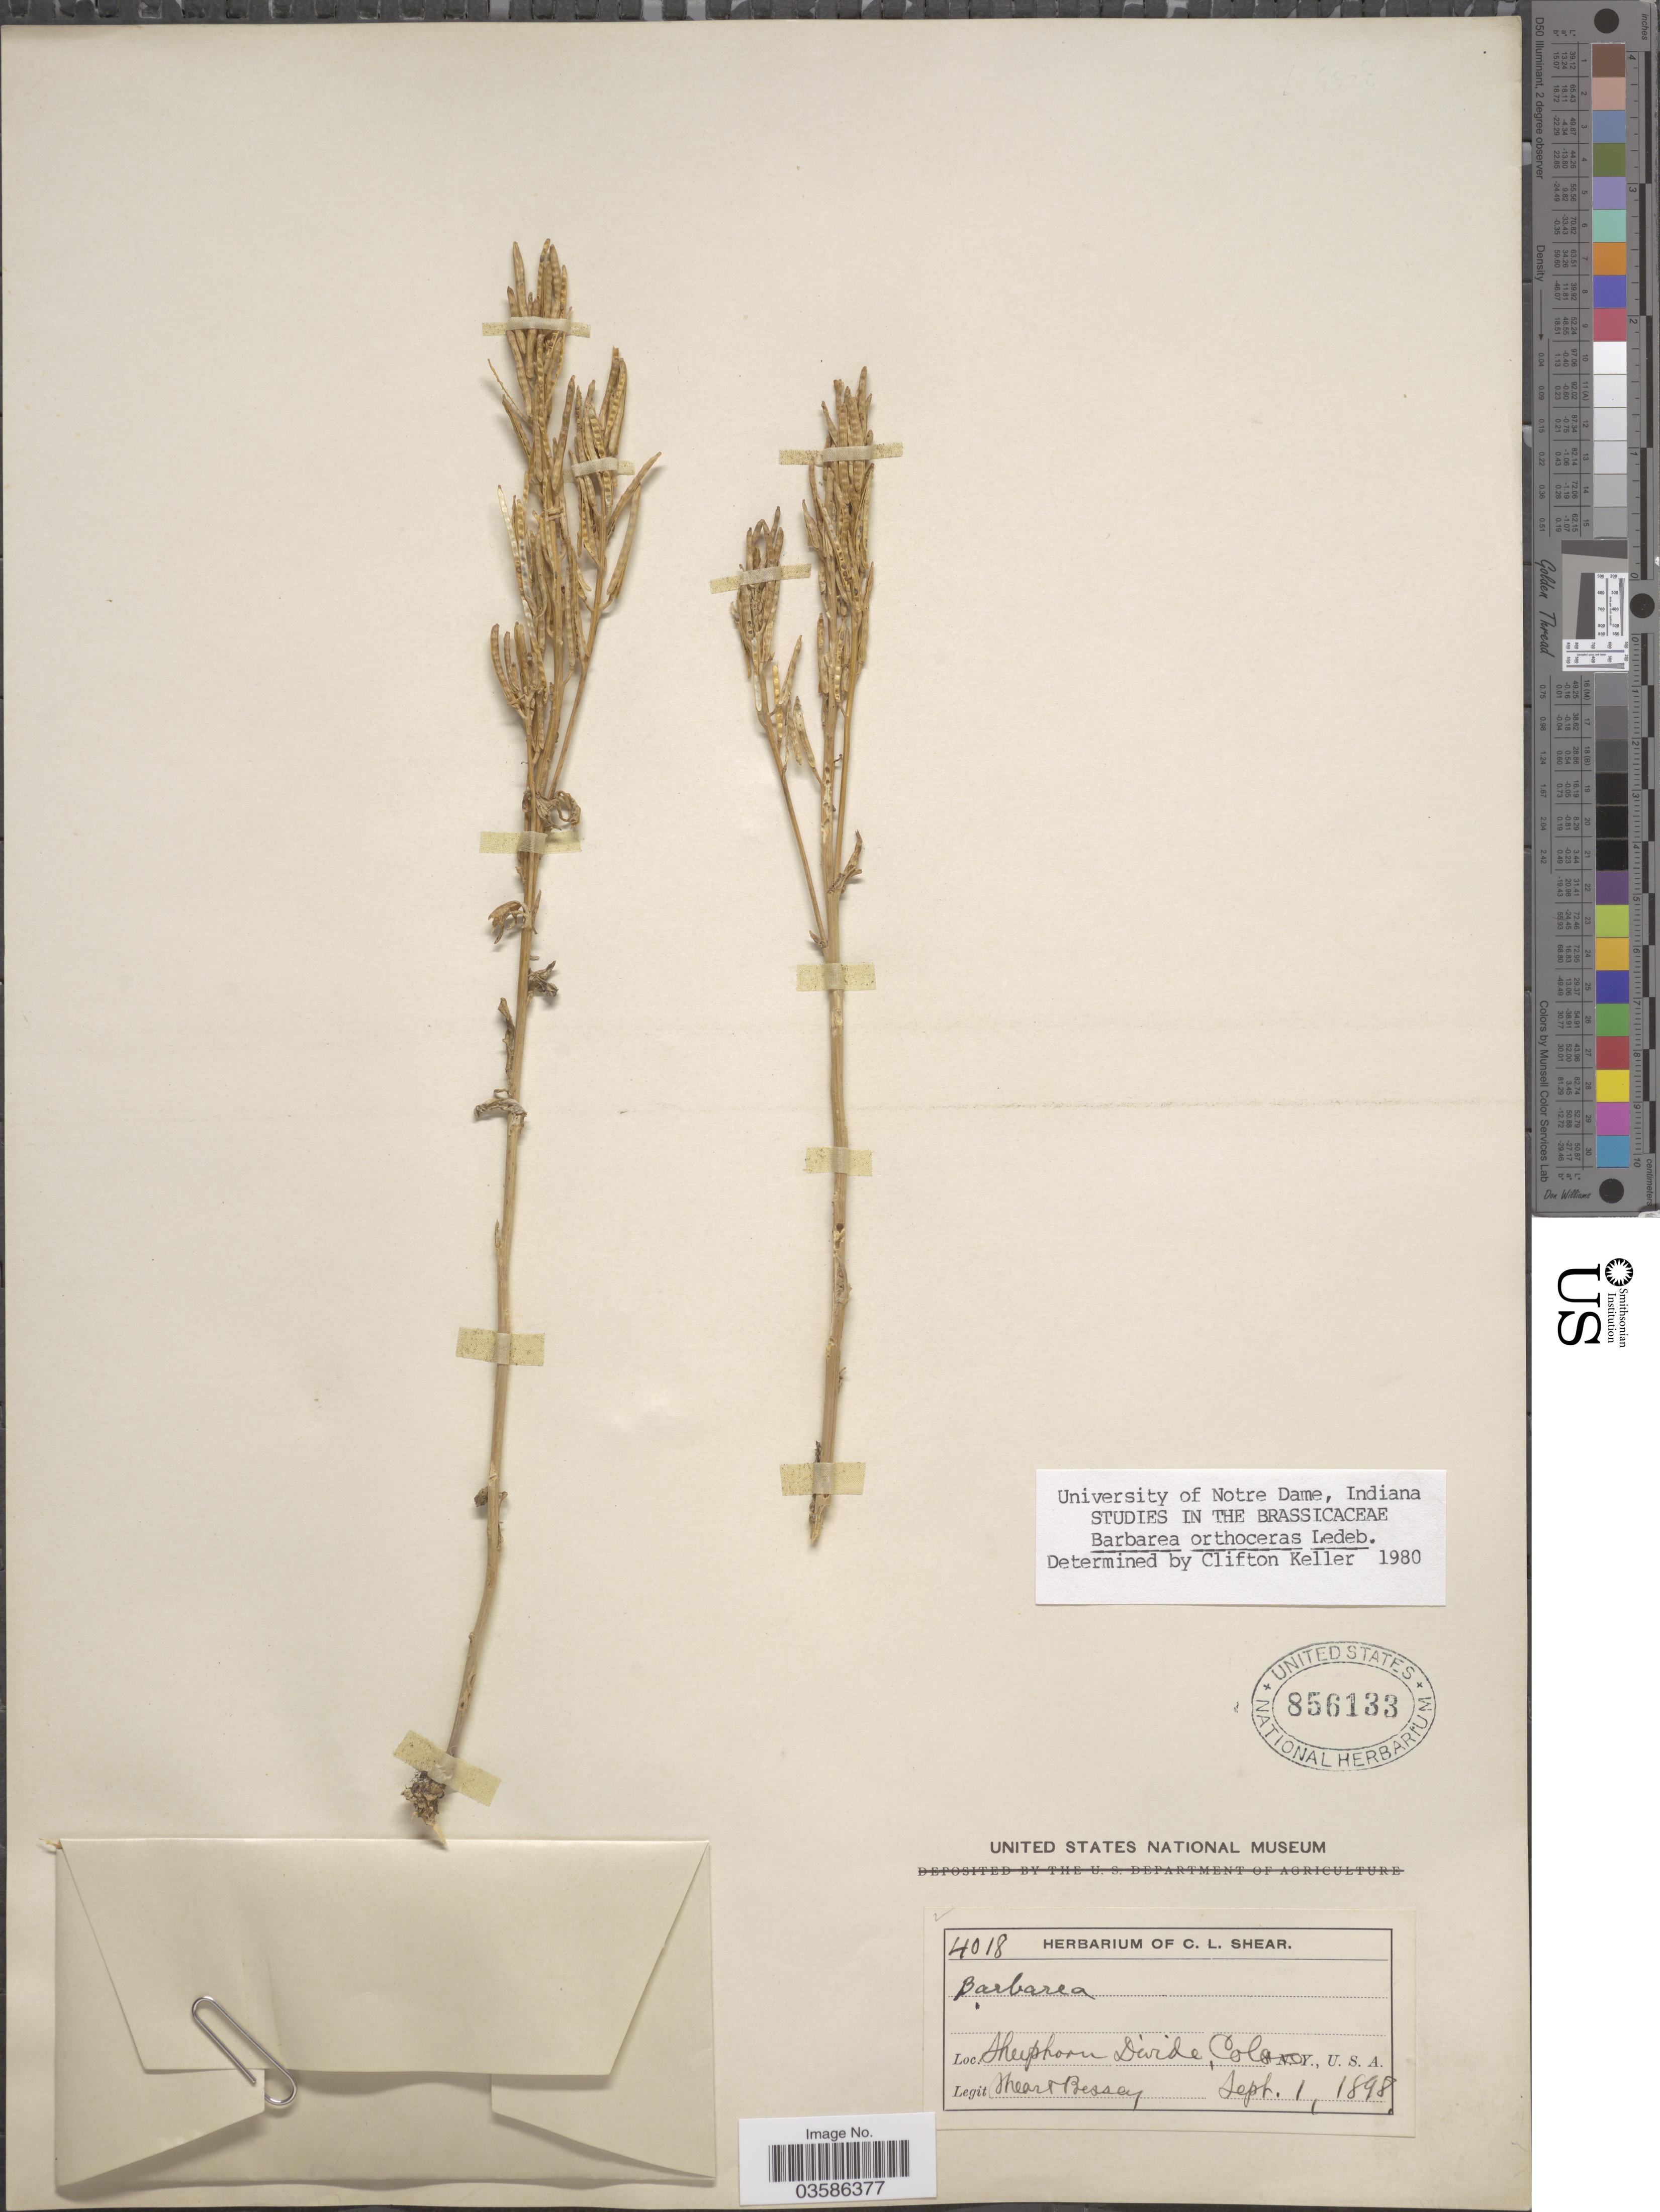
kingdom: Plantae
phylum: Tracheophyta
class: Magnoliopsida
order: Brassicales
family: Brassicaceae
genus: Barbarea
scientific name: Barbarea orthoceras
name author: Ledeb.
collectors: C. L. Shear & -. Bessey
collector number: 4018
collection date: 1898-09-01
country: United States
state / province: Colorado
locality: Sheephorn Divide.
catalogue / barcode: US 856133